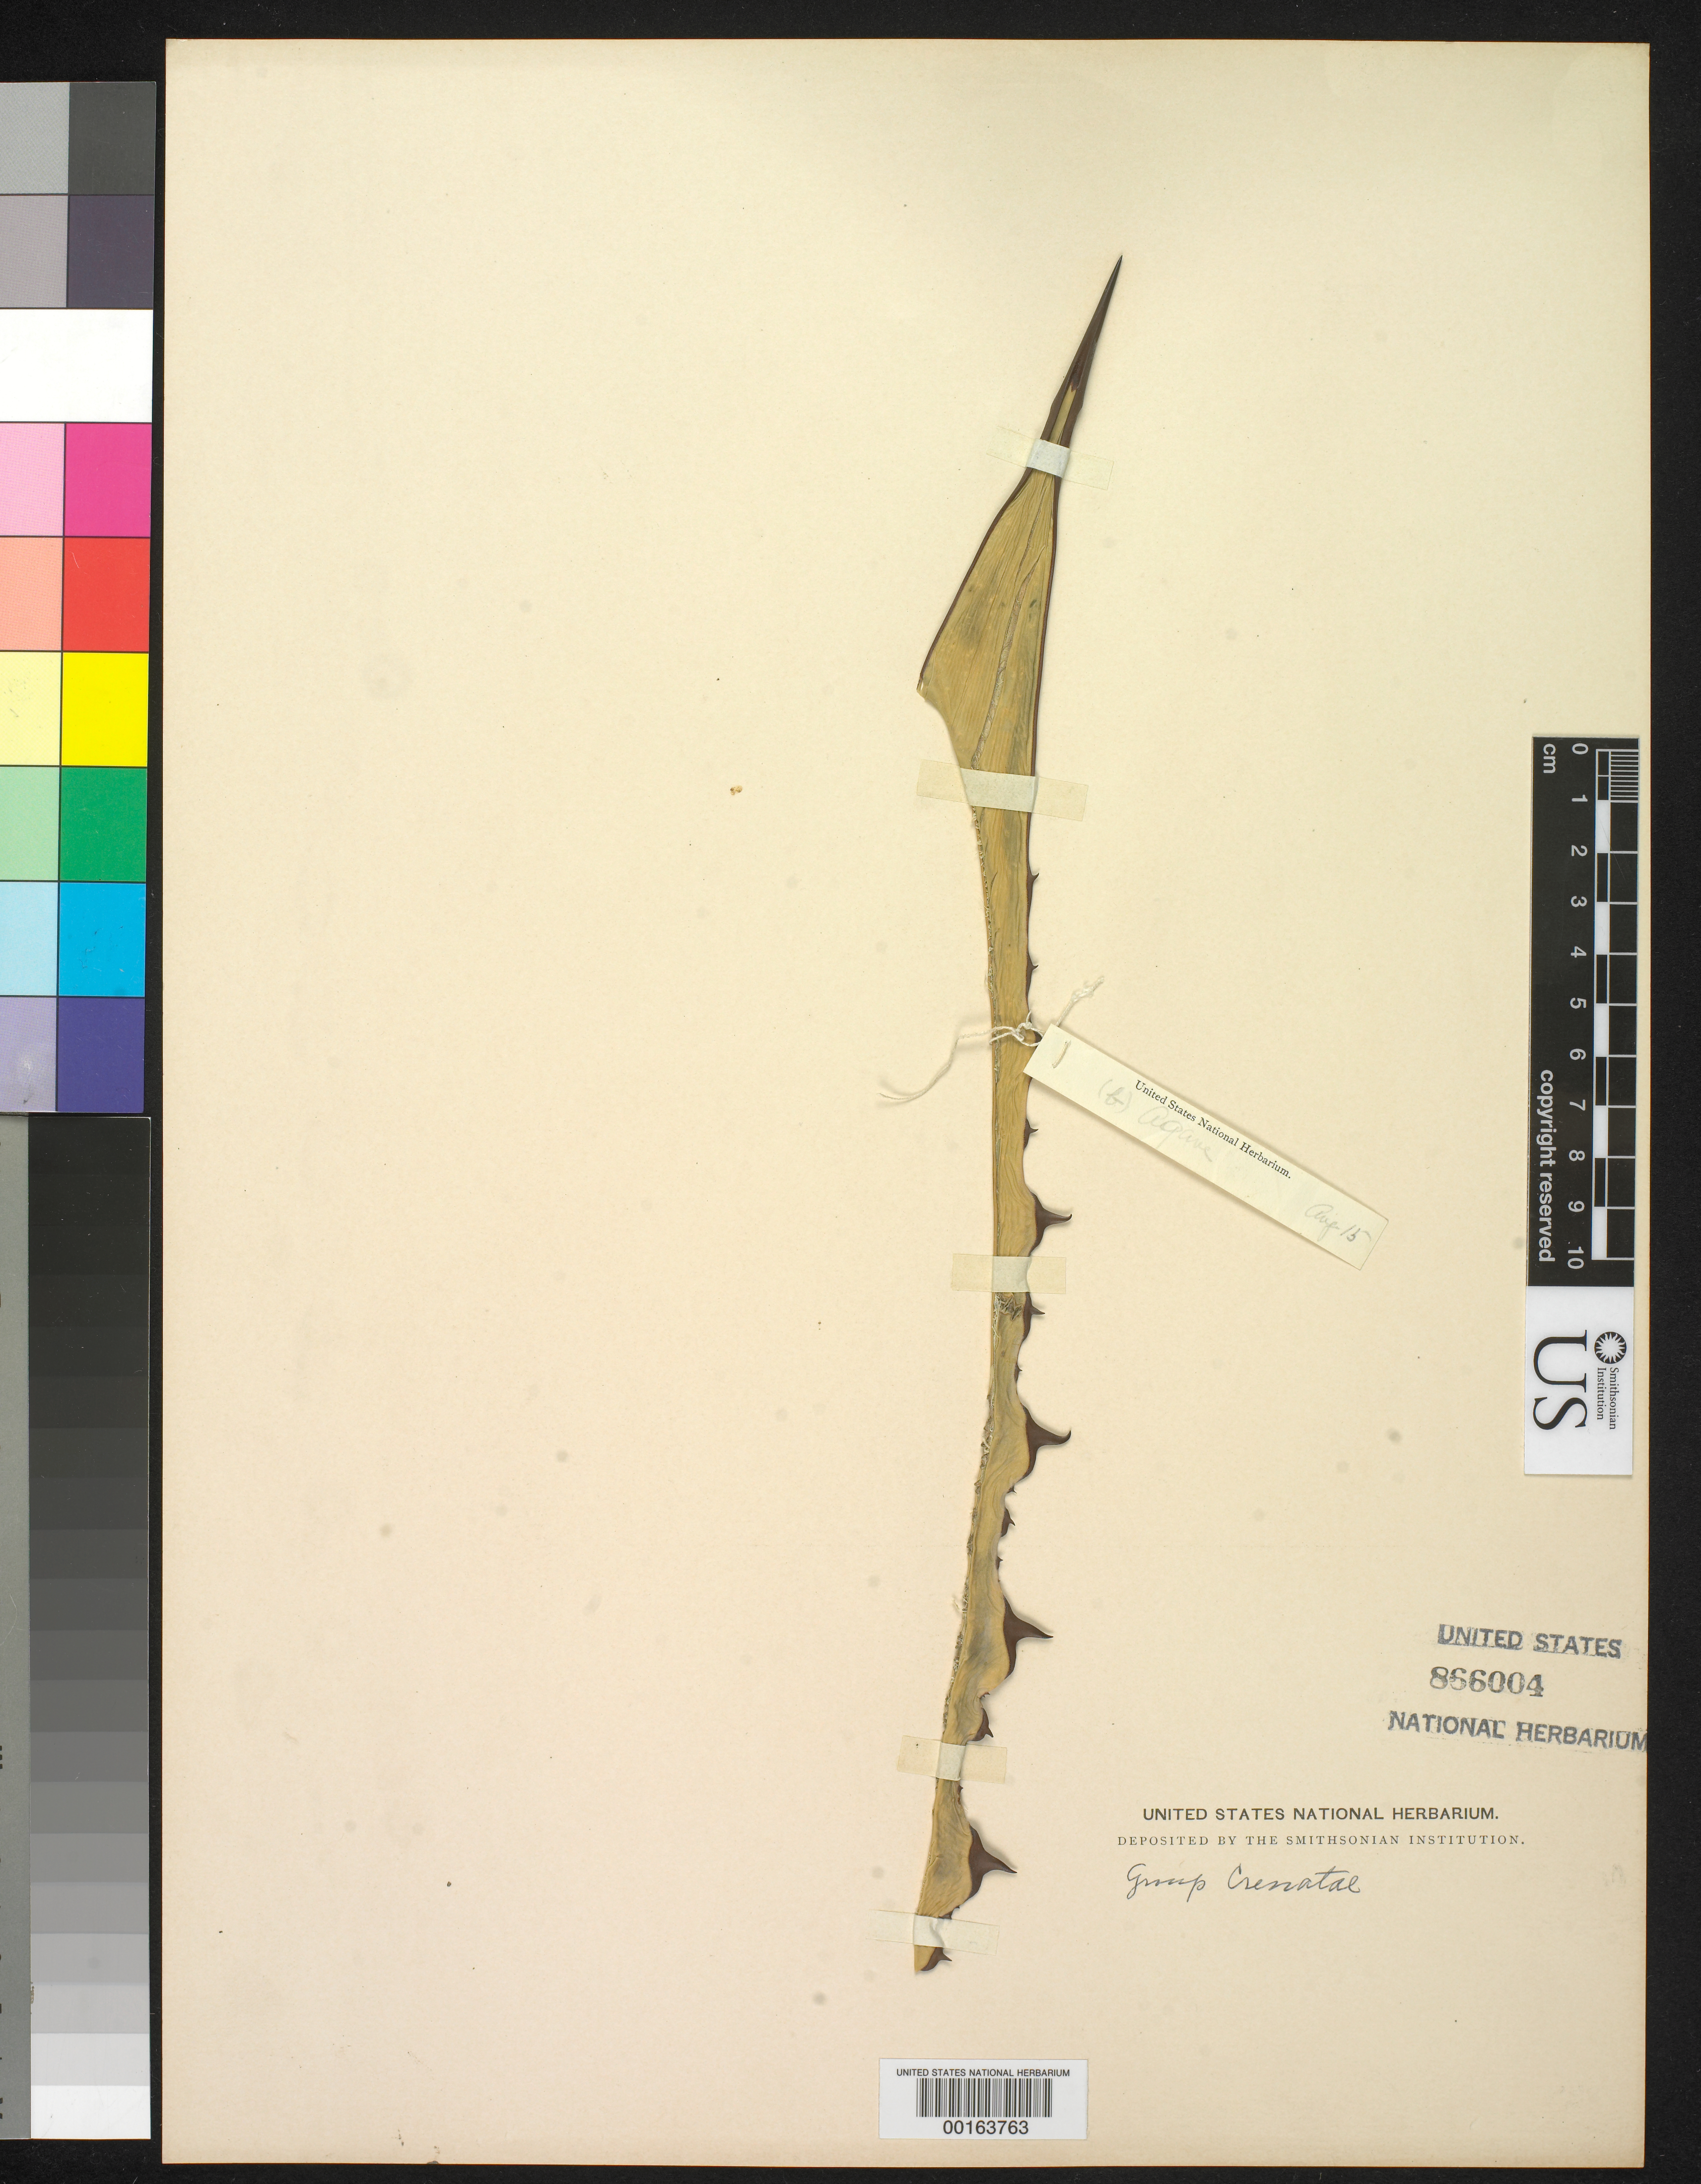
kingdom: Plantae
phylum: Tracheophyta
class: Liliopsida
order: Asparagales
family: Asparagaceae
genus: Agave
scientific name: Agave sp.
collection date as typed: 15 Aug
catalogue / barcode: US 866004